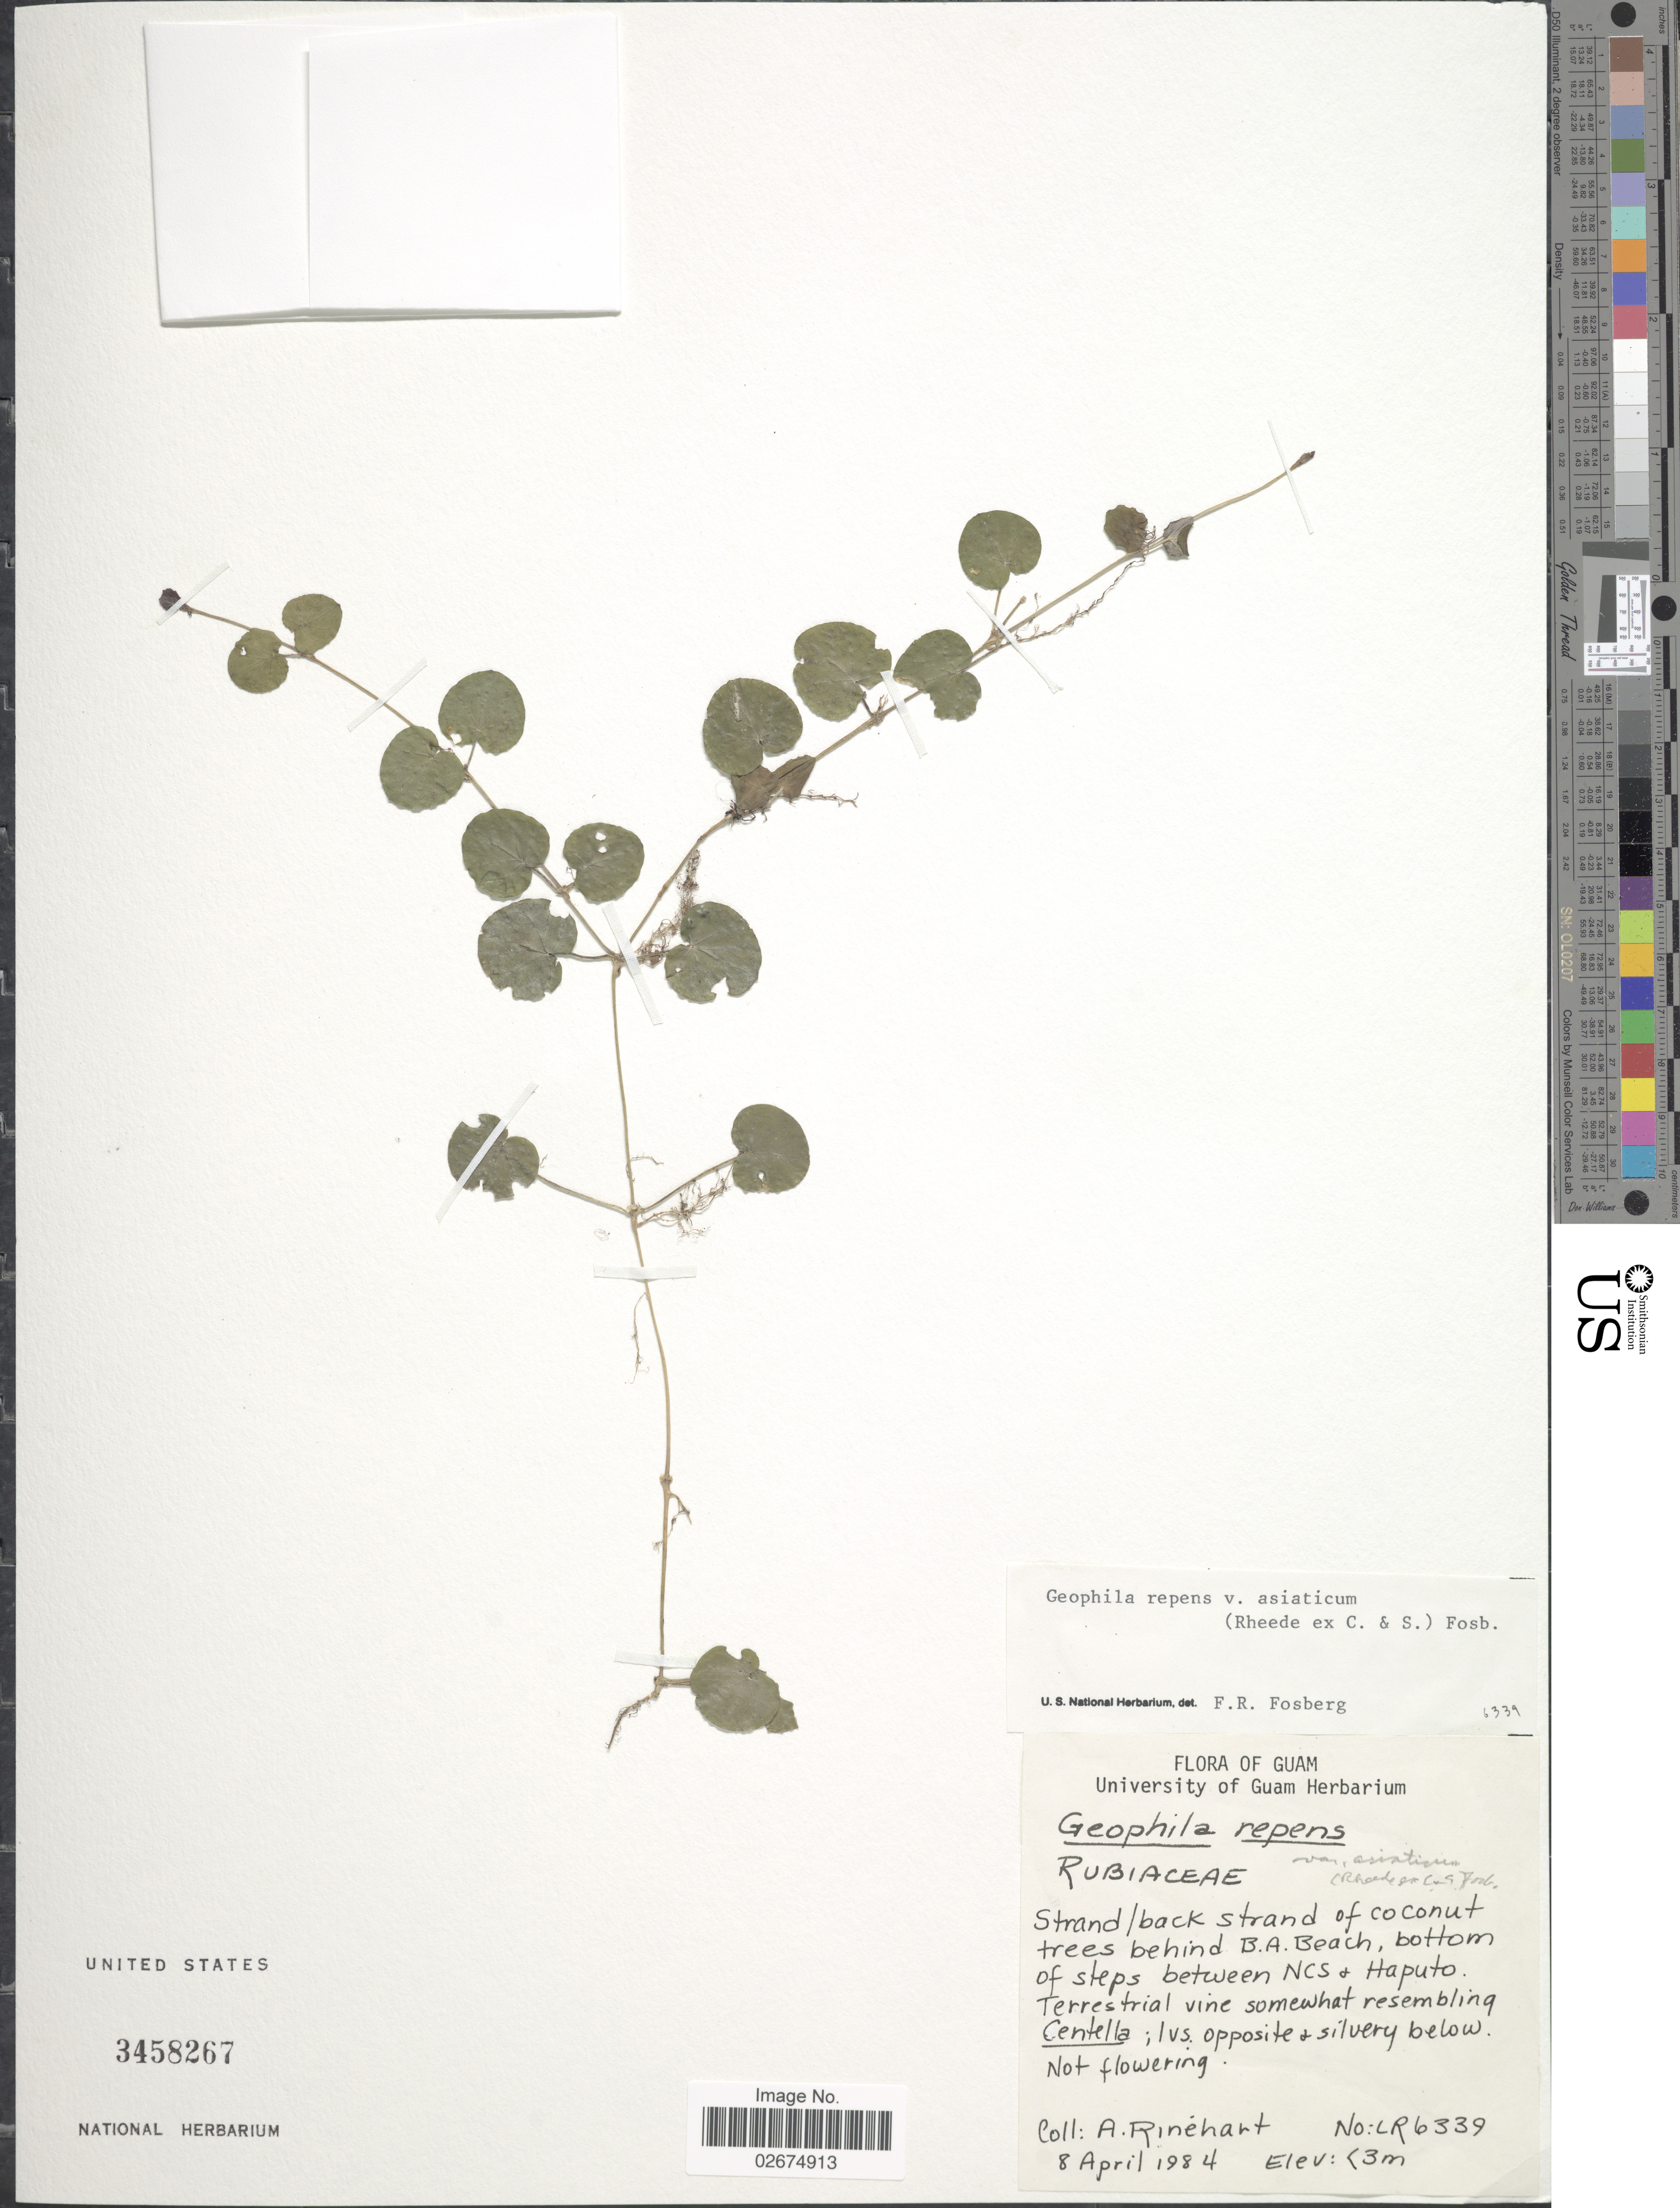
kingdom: Plantae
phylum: Tracheophyta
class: Magnoliopsida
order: Gentianales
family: Rubiaceae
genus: Geophila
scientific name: Geophila repens var. asiatica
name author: (Cham. & Schltdl.) Fosberg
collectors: A. Rinehart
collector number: LR6339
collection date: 1984-04-08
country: Guam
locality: Behind B.A. Beach, bottom of steps between NCS & Haputo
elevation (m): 3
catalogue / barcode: US 3458267